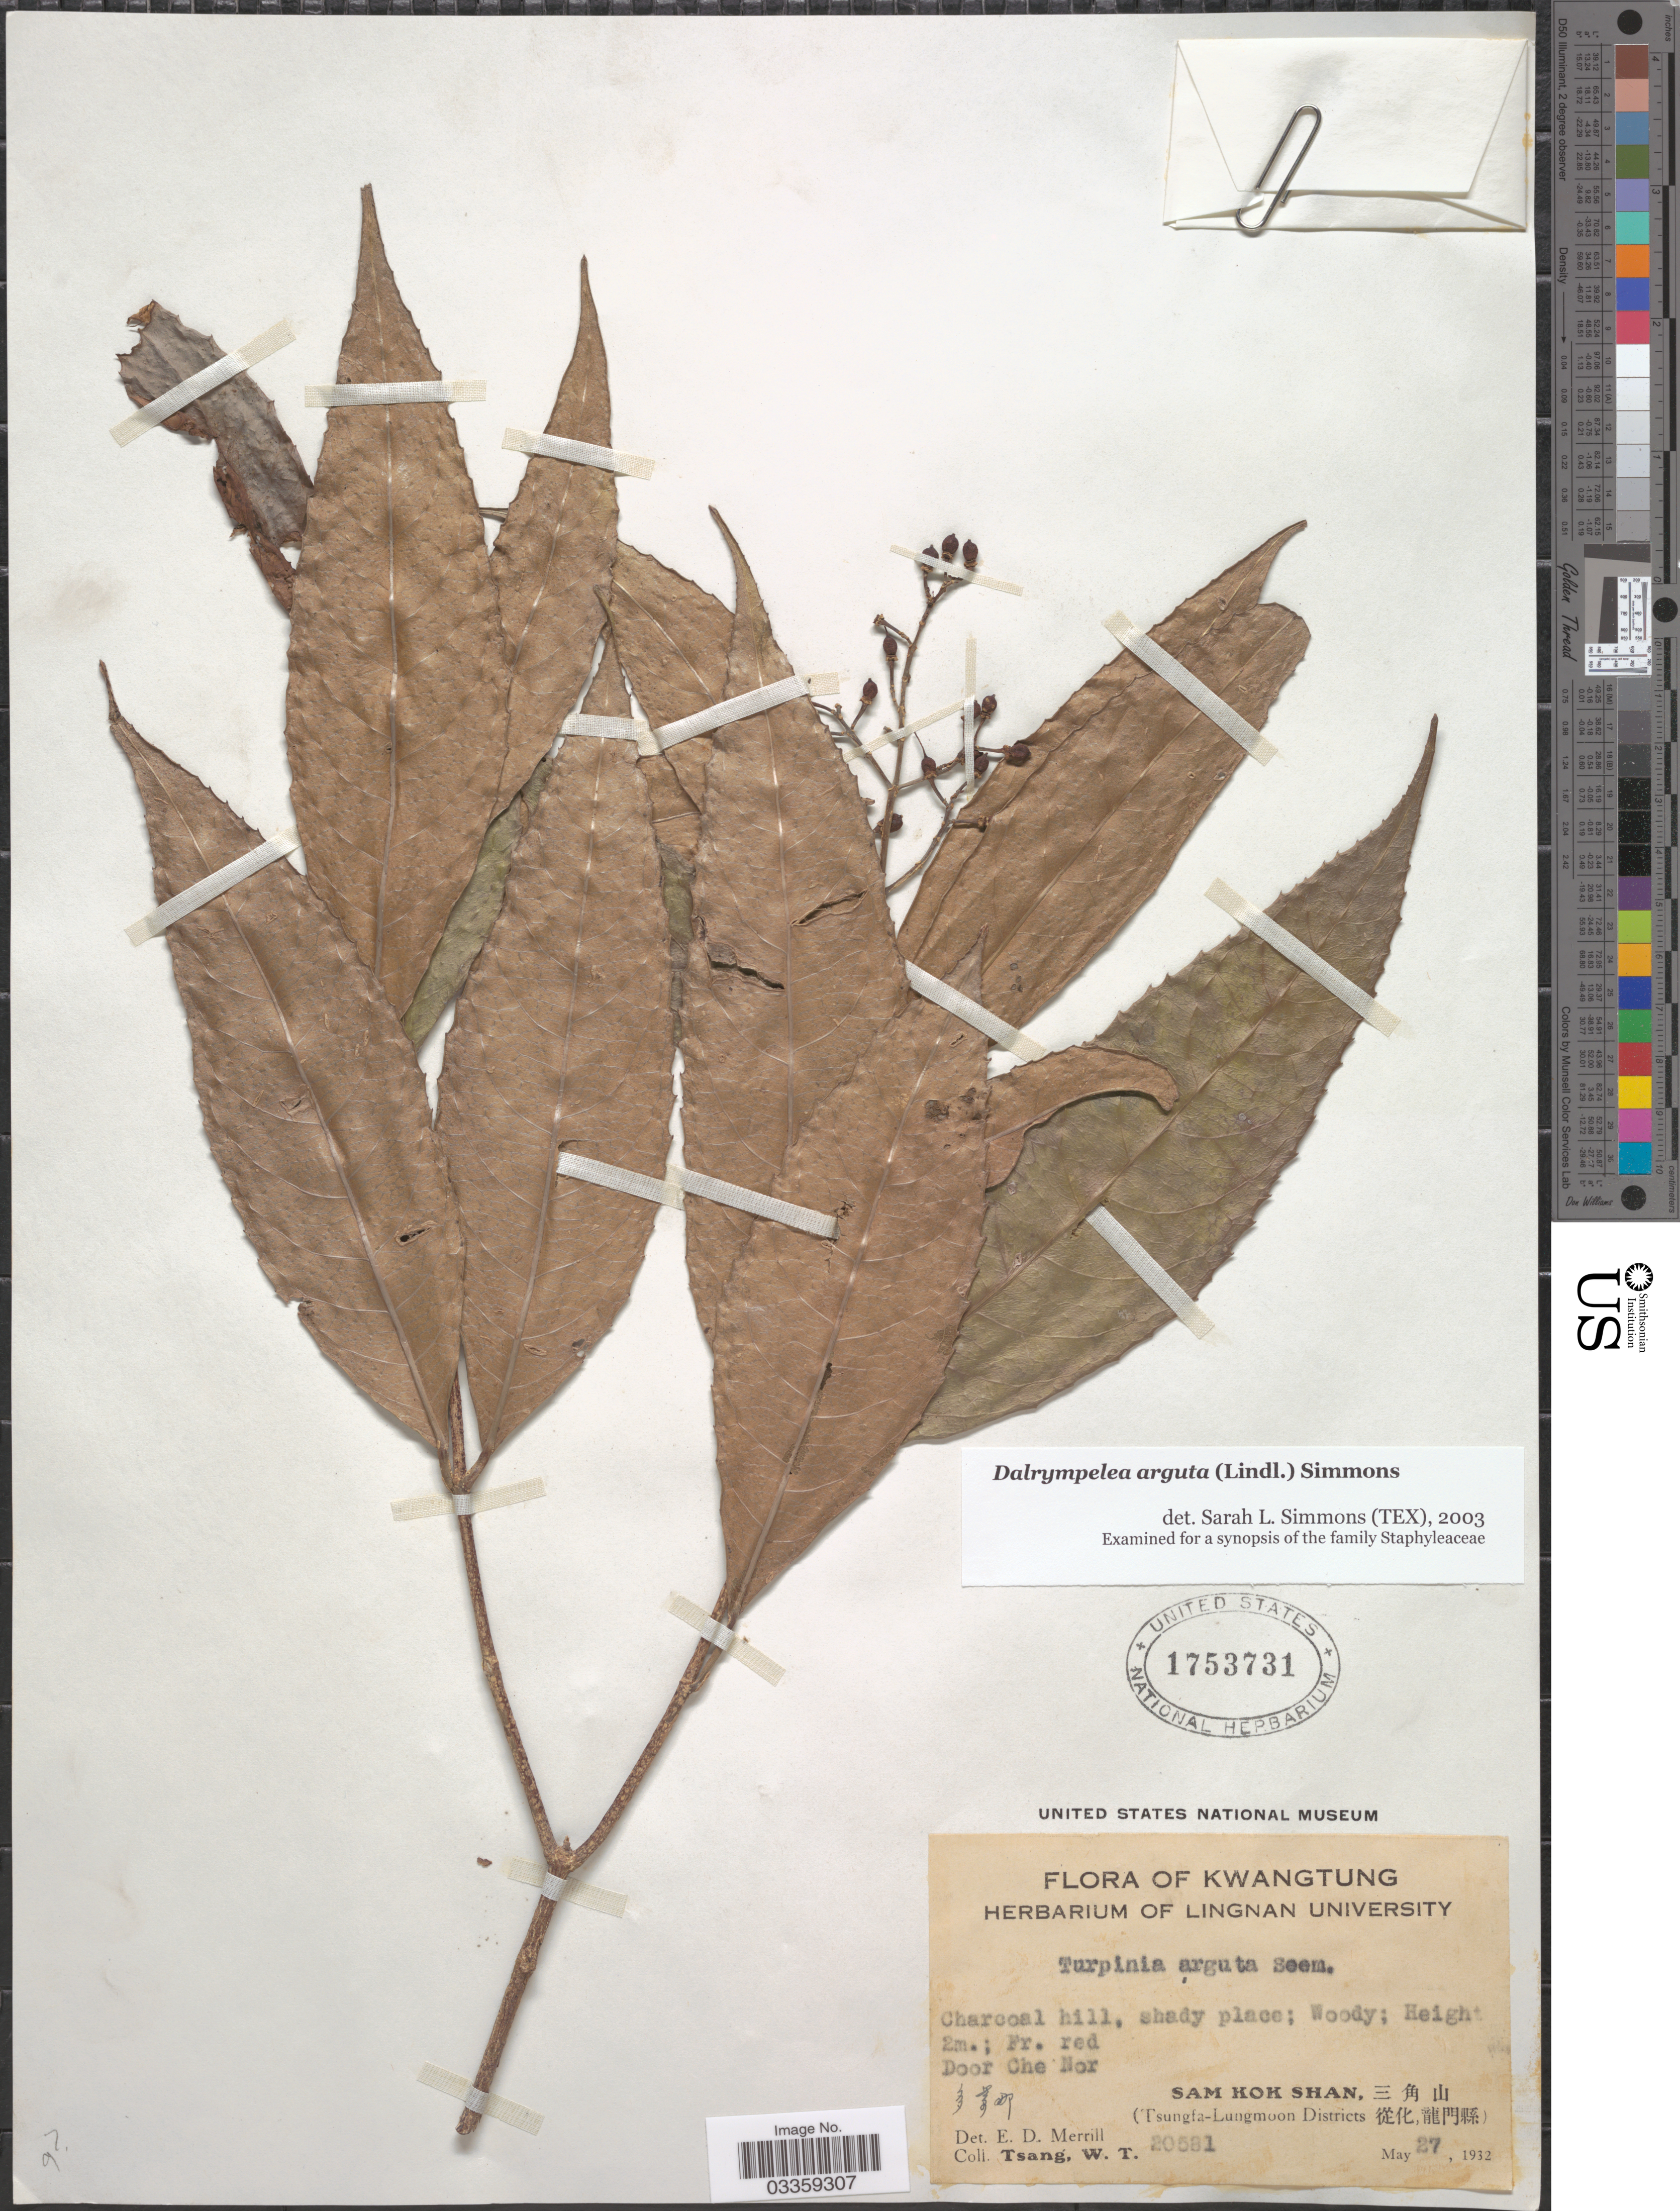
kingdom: Plantae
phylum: Tracheophyta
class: Magnoliopsida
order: Crossosomatales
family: Staphyleaceae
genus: Turpinia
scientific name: Turpinia arguta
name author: (Lindl.) Seem.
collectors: W. T. Tsang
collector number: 20581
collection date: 1932-05-27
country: China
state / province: Guangdong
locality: Kwatung,Door Che Nor[unsure placement], Sam Kok Shan, (Tsungfa-Lungmoon Districts).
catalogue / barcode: US 1753731